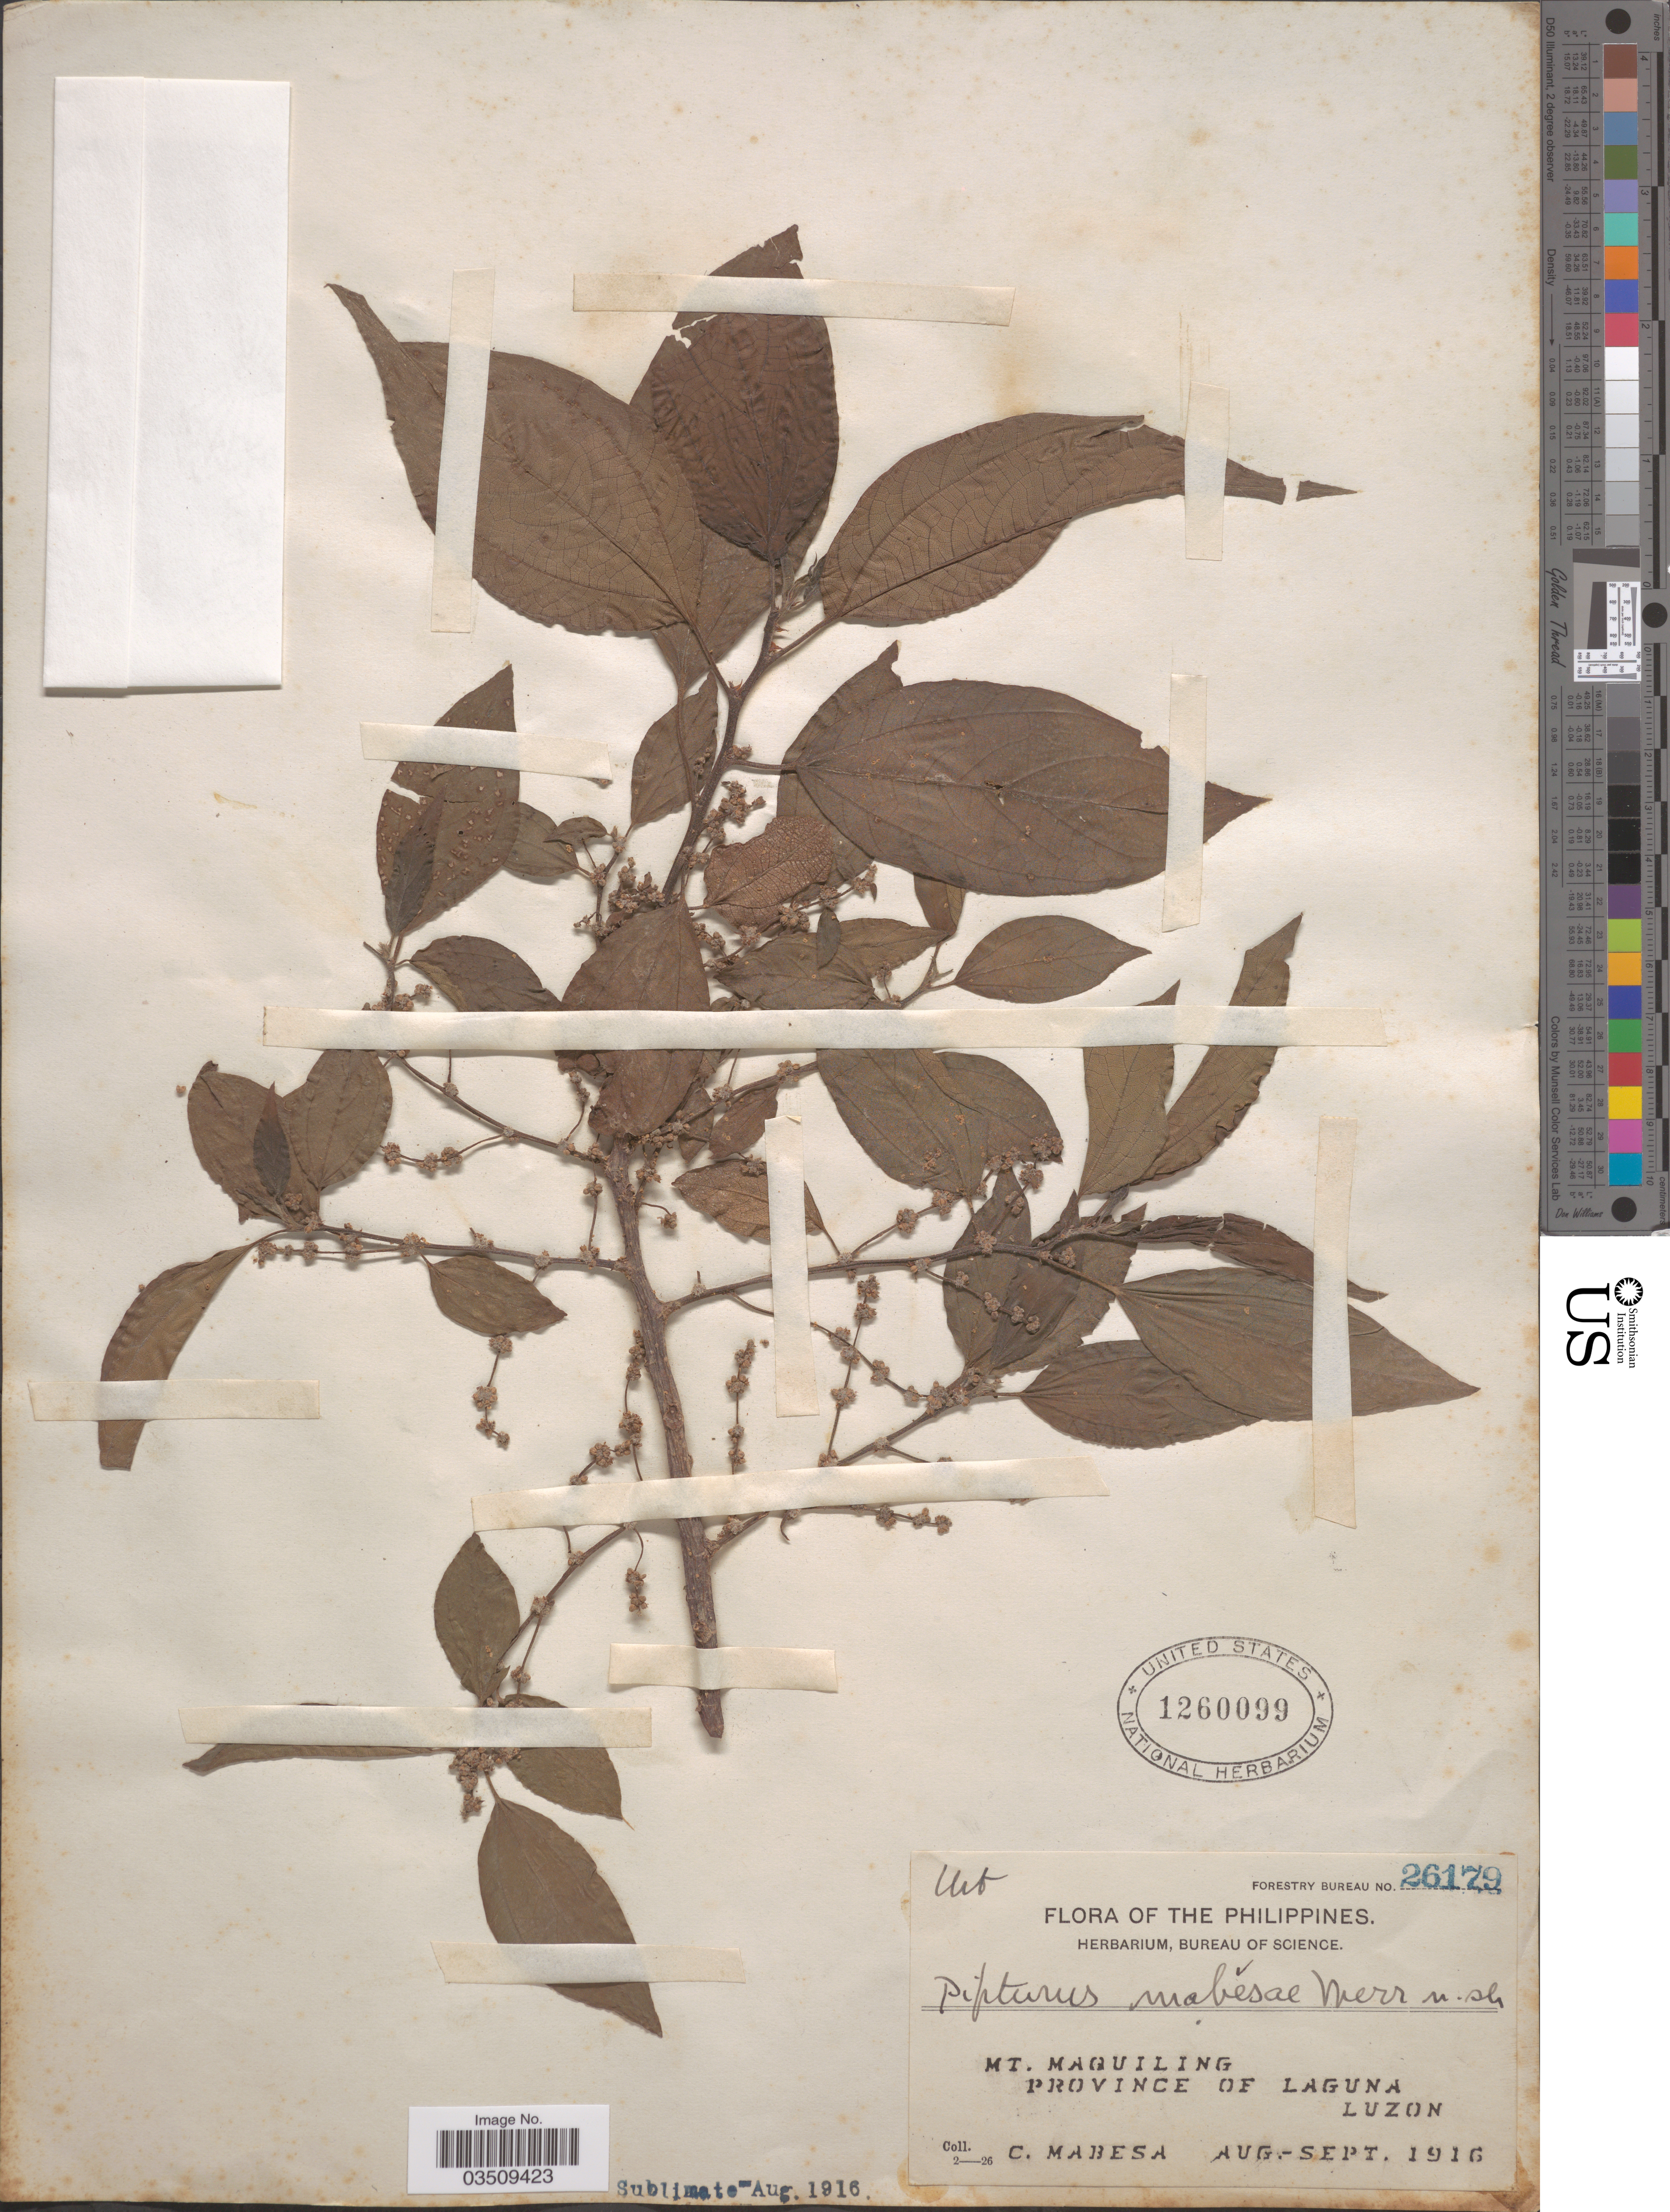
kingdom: Plantae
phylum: Tracheophyta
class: Magnoliopsida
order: Rosales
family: Urticaceae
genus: Nothocnide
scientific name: Nothocnide repanda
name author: (Blume) Blume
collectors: C. Mabesa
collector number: Forestry Bureau 26179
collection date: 1916-08/1916-09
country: Philippines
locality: Mt. Maquiling. Province of Laguna. Luzon.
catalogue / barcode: US 1260099